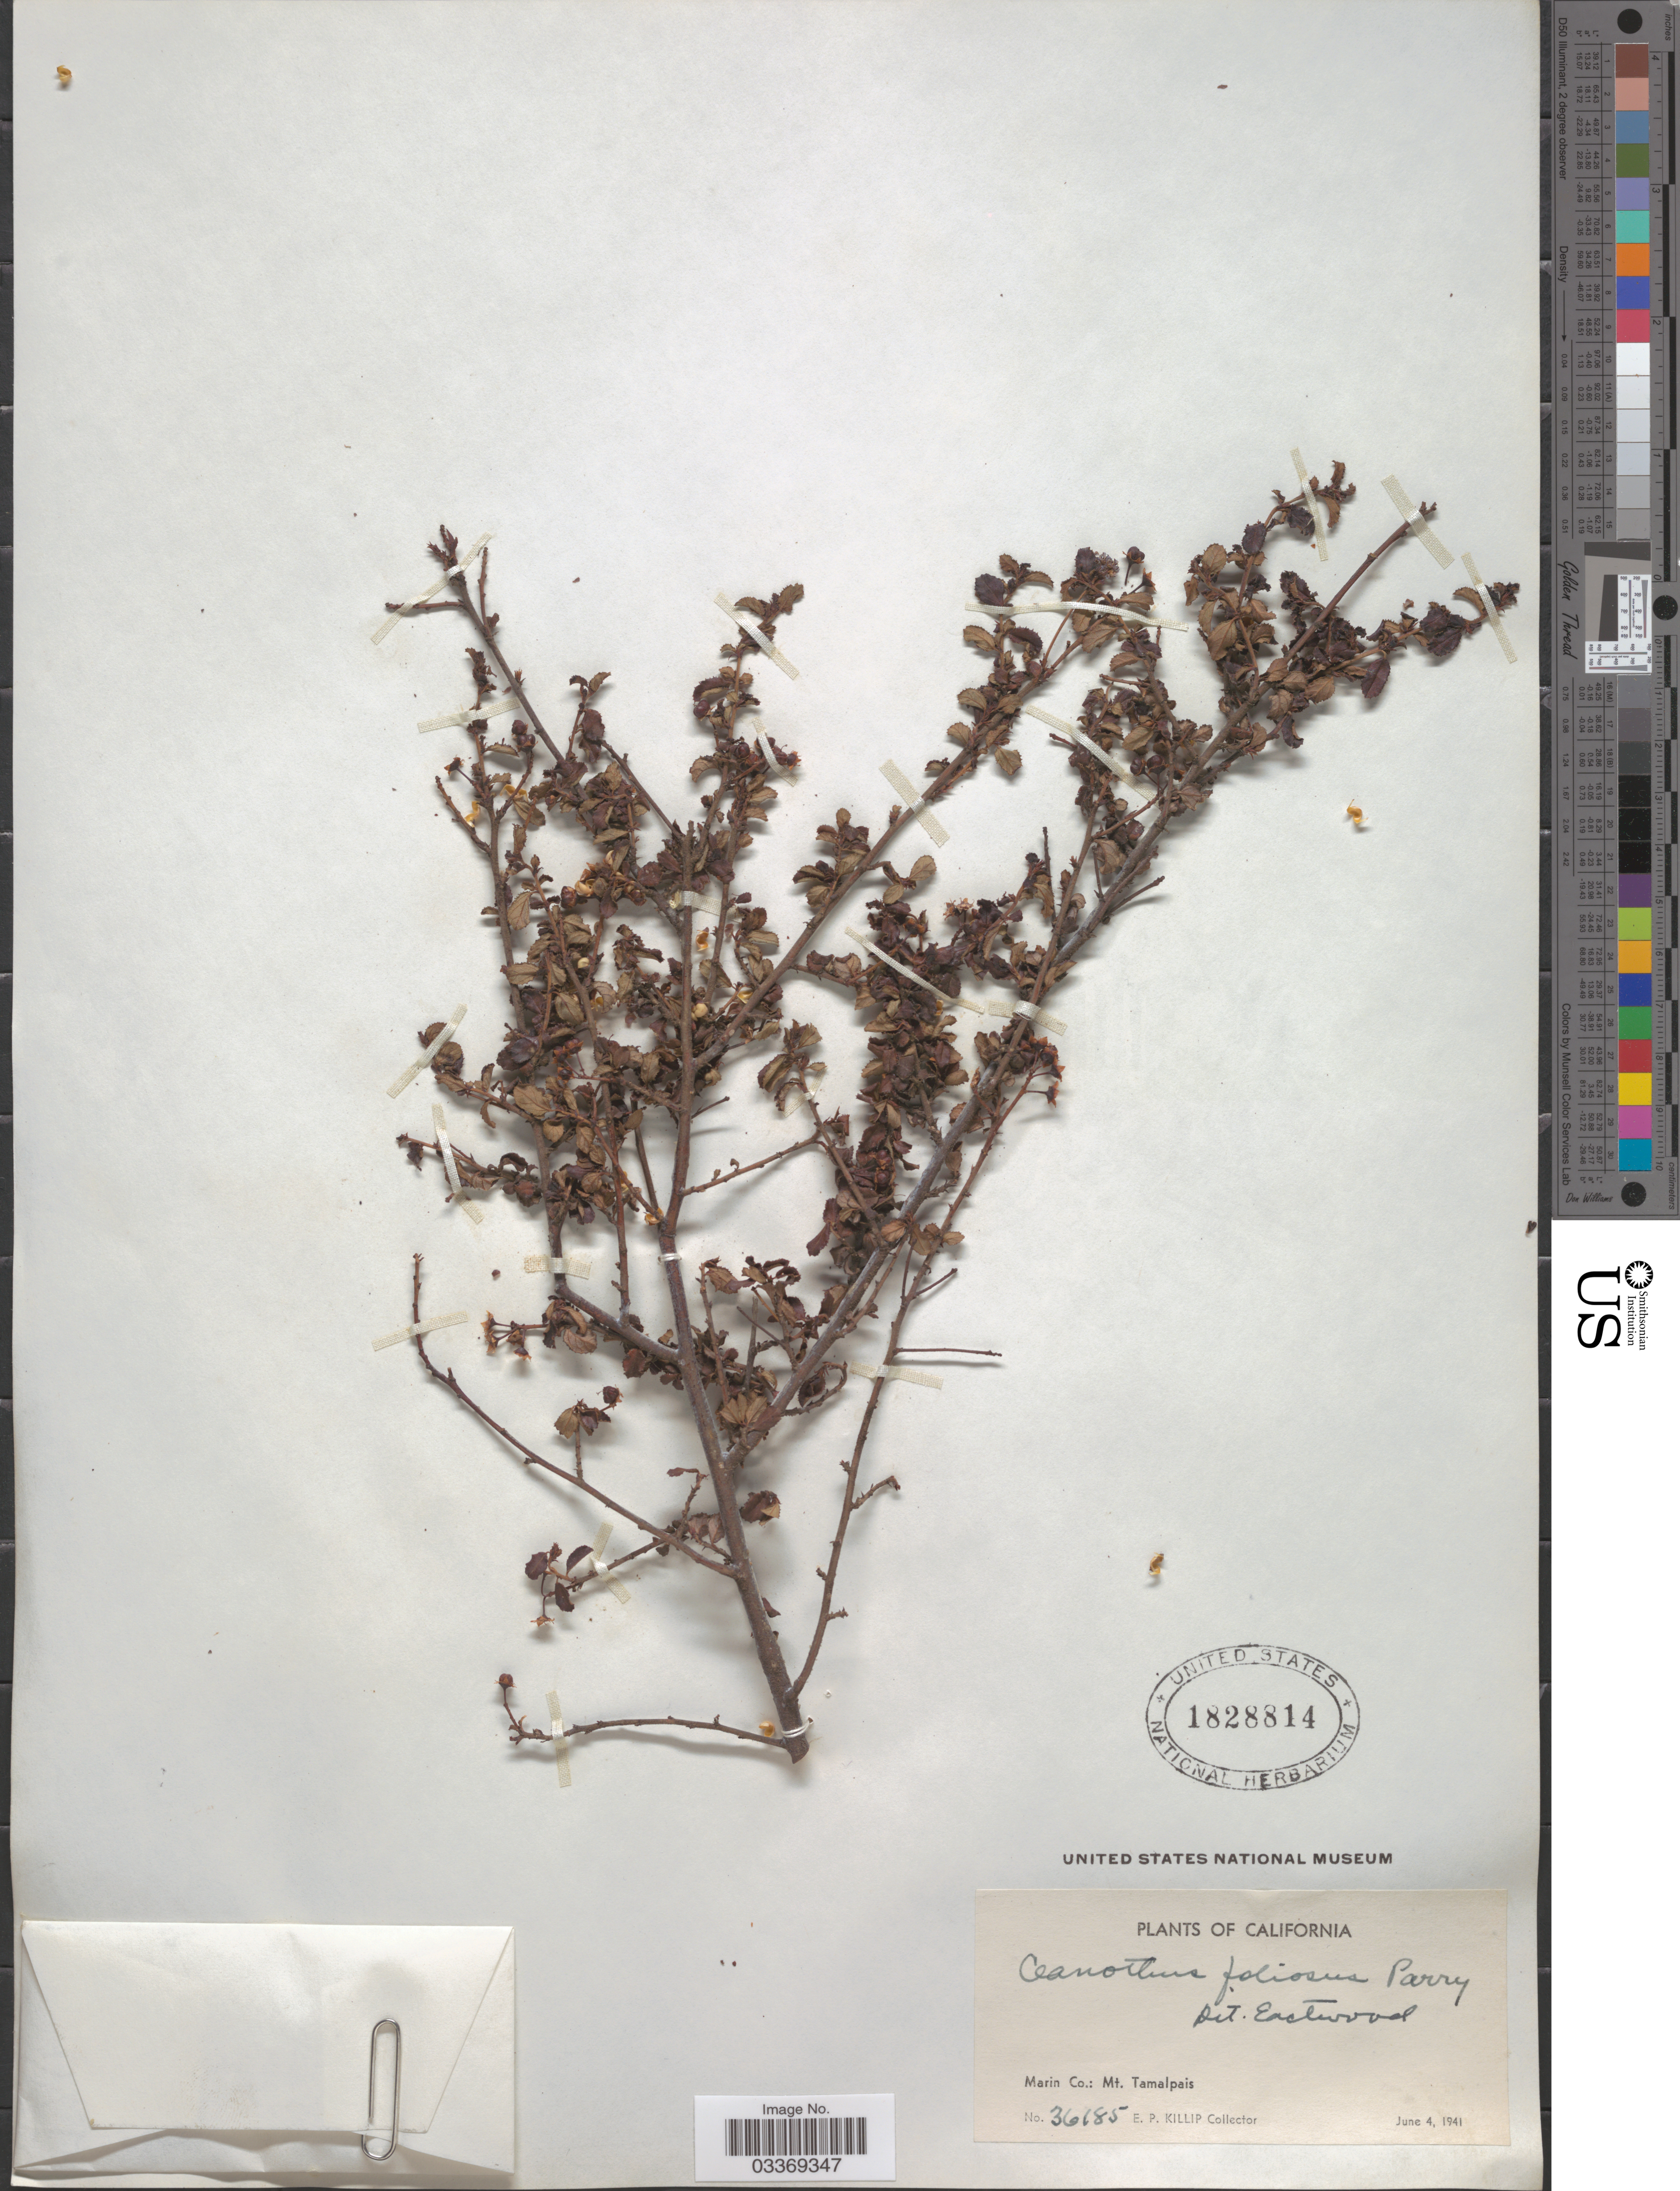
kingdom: Plantae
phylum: Tracheophyta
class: Magnoliopsida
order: Rosales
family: Rhamnaceae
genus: Ceanothus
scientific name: Ceanothus foliosus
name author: Parry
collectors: E. P. Killip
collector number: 36185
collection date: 1941-06-04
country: United States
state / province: California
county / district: Marin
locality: Marin Co.: Mt. Tamalpais.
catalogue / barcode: US 1828814